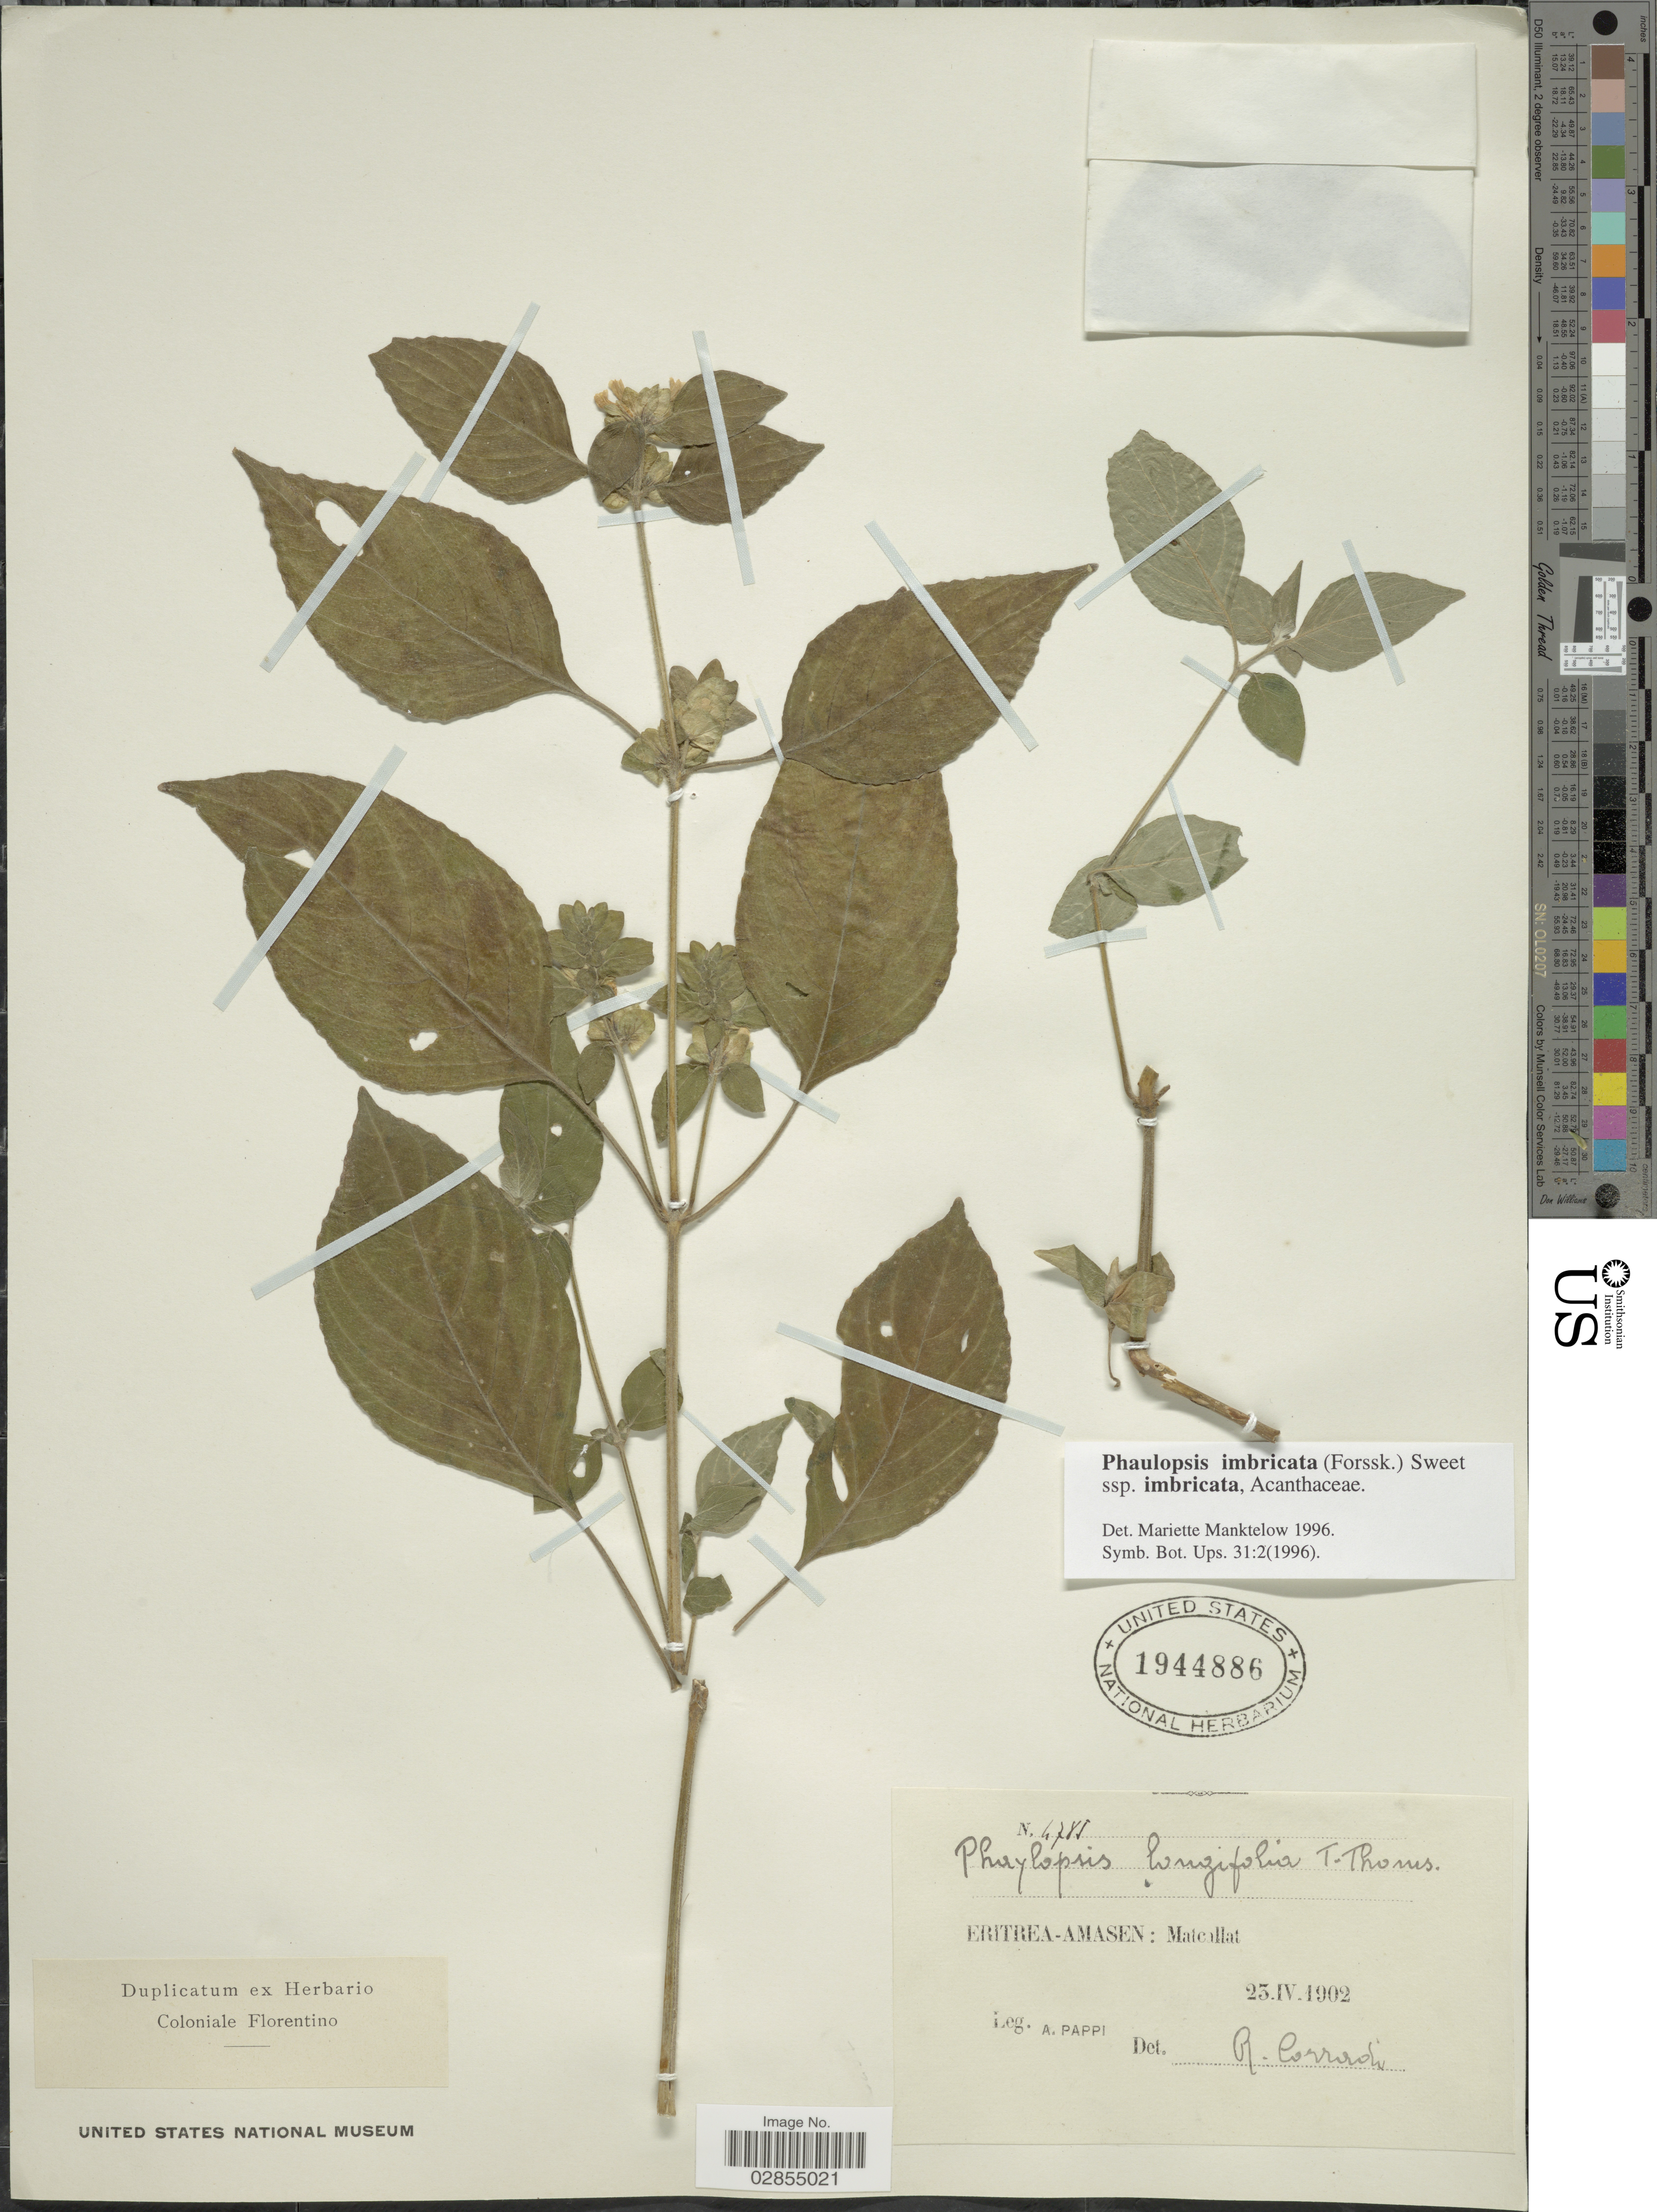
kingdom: Plantae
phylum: Tracheophyta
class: Magnoliopsida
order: Lamiales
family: Acanthaceae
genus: Phaulopsis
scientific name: Phaulopsis imbricata subsp. imbricata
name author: (Forssk.) Sweet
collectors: A. Pappi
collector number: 4785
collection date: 1902-04-23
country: Eritrea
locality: Eritrea-Amasen, Matcallat.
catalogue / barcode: US 1944886